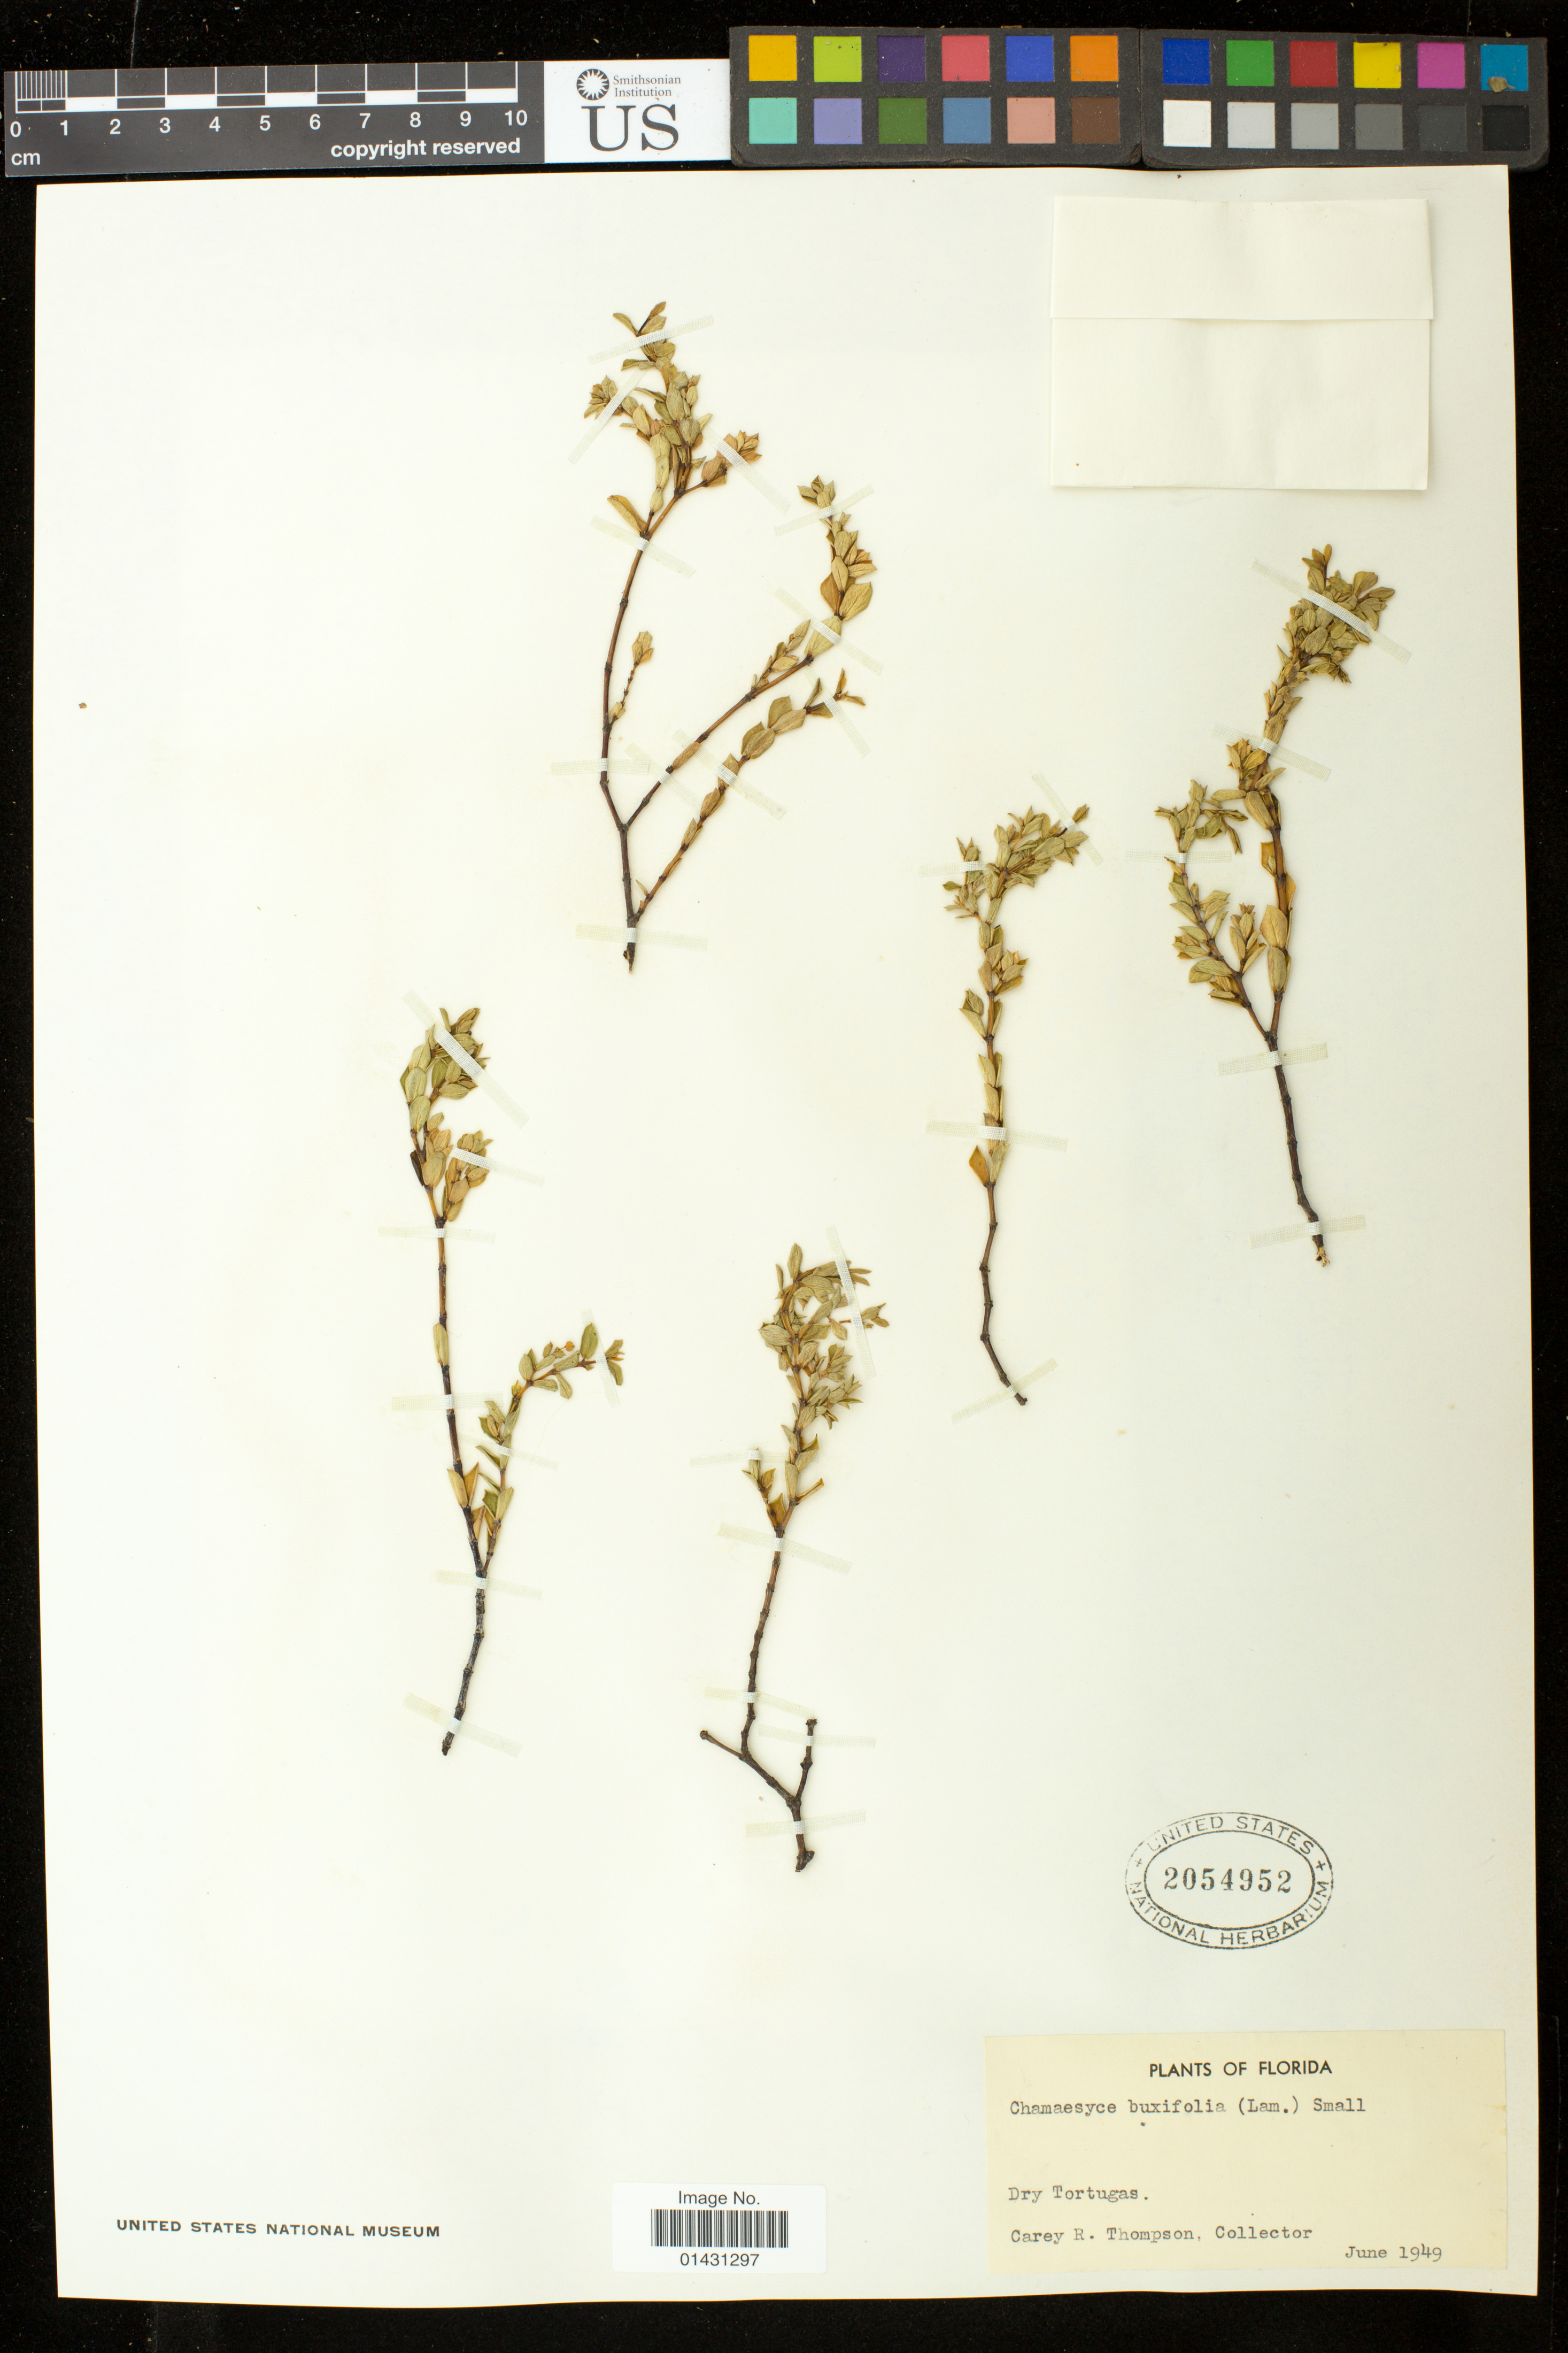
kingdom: Plantae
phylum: Tracheophyta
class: Magnoliopsida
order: Malpighiales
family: Euphorbiaceae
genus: Euphorbia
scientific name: Euphorbia mesembryanthemifolia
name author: Jacq.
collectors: C. R. Thompson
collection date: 1949-06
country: United States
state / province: Florida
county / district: Monroe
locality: Dry Tortugas.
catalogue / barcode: US 2054952